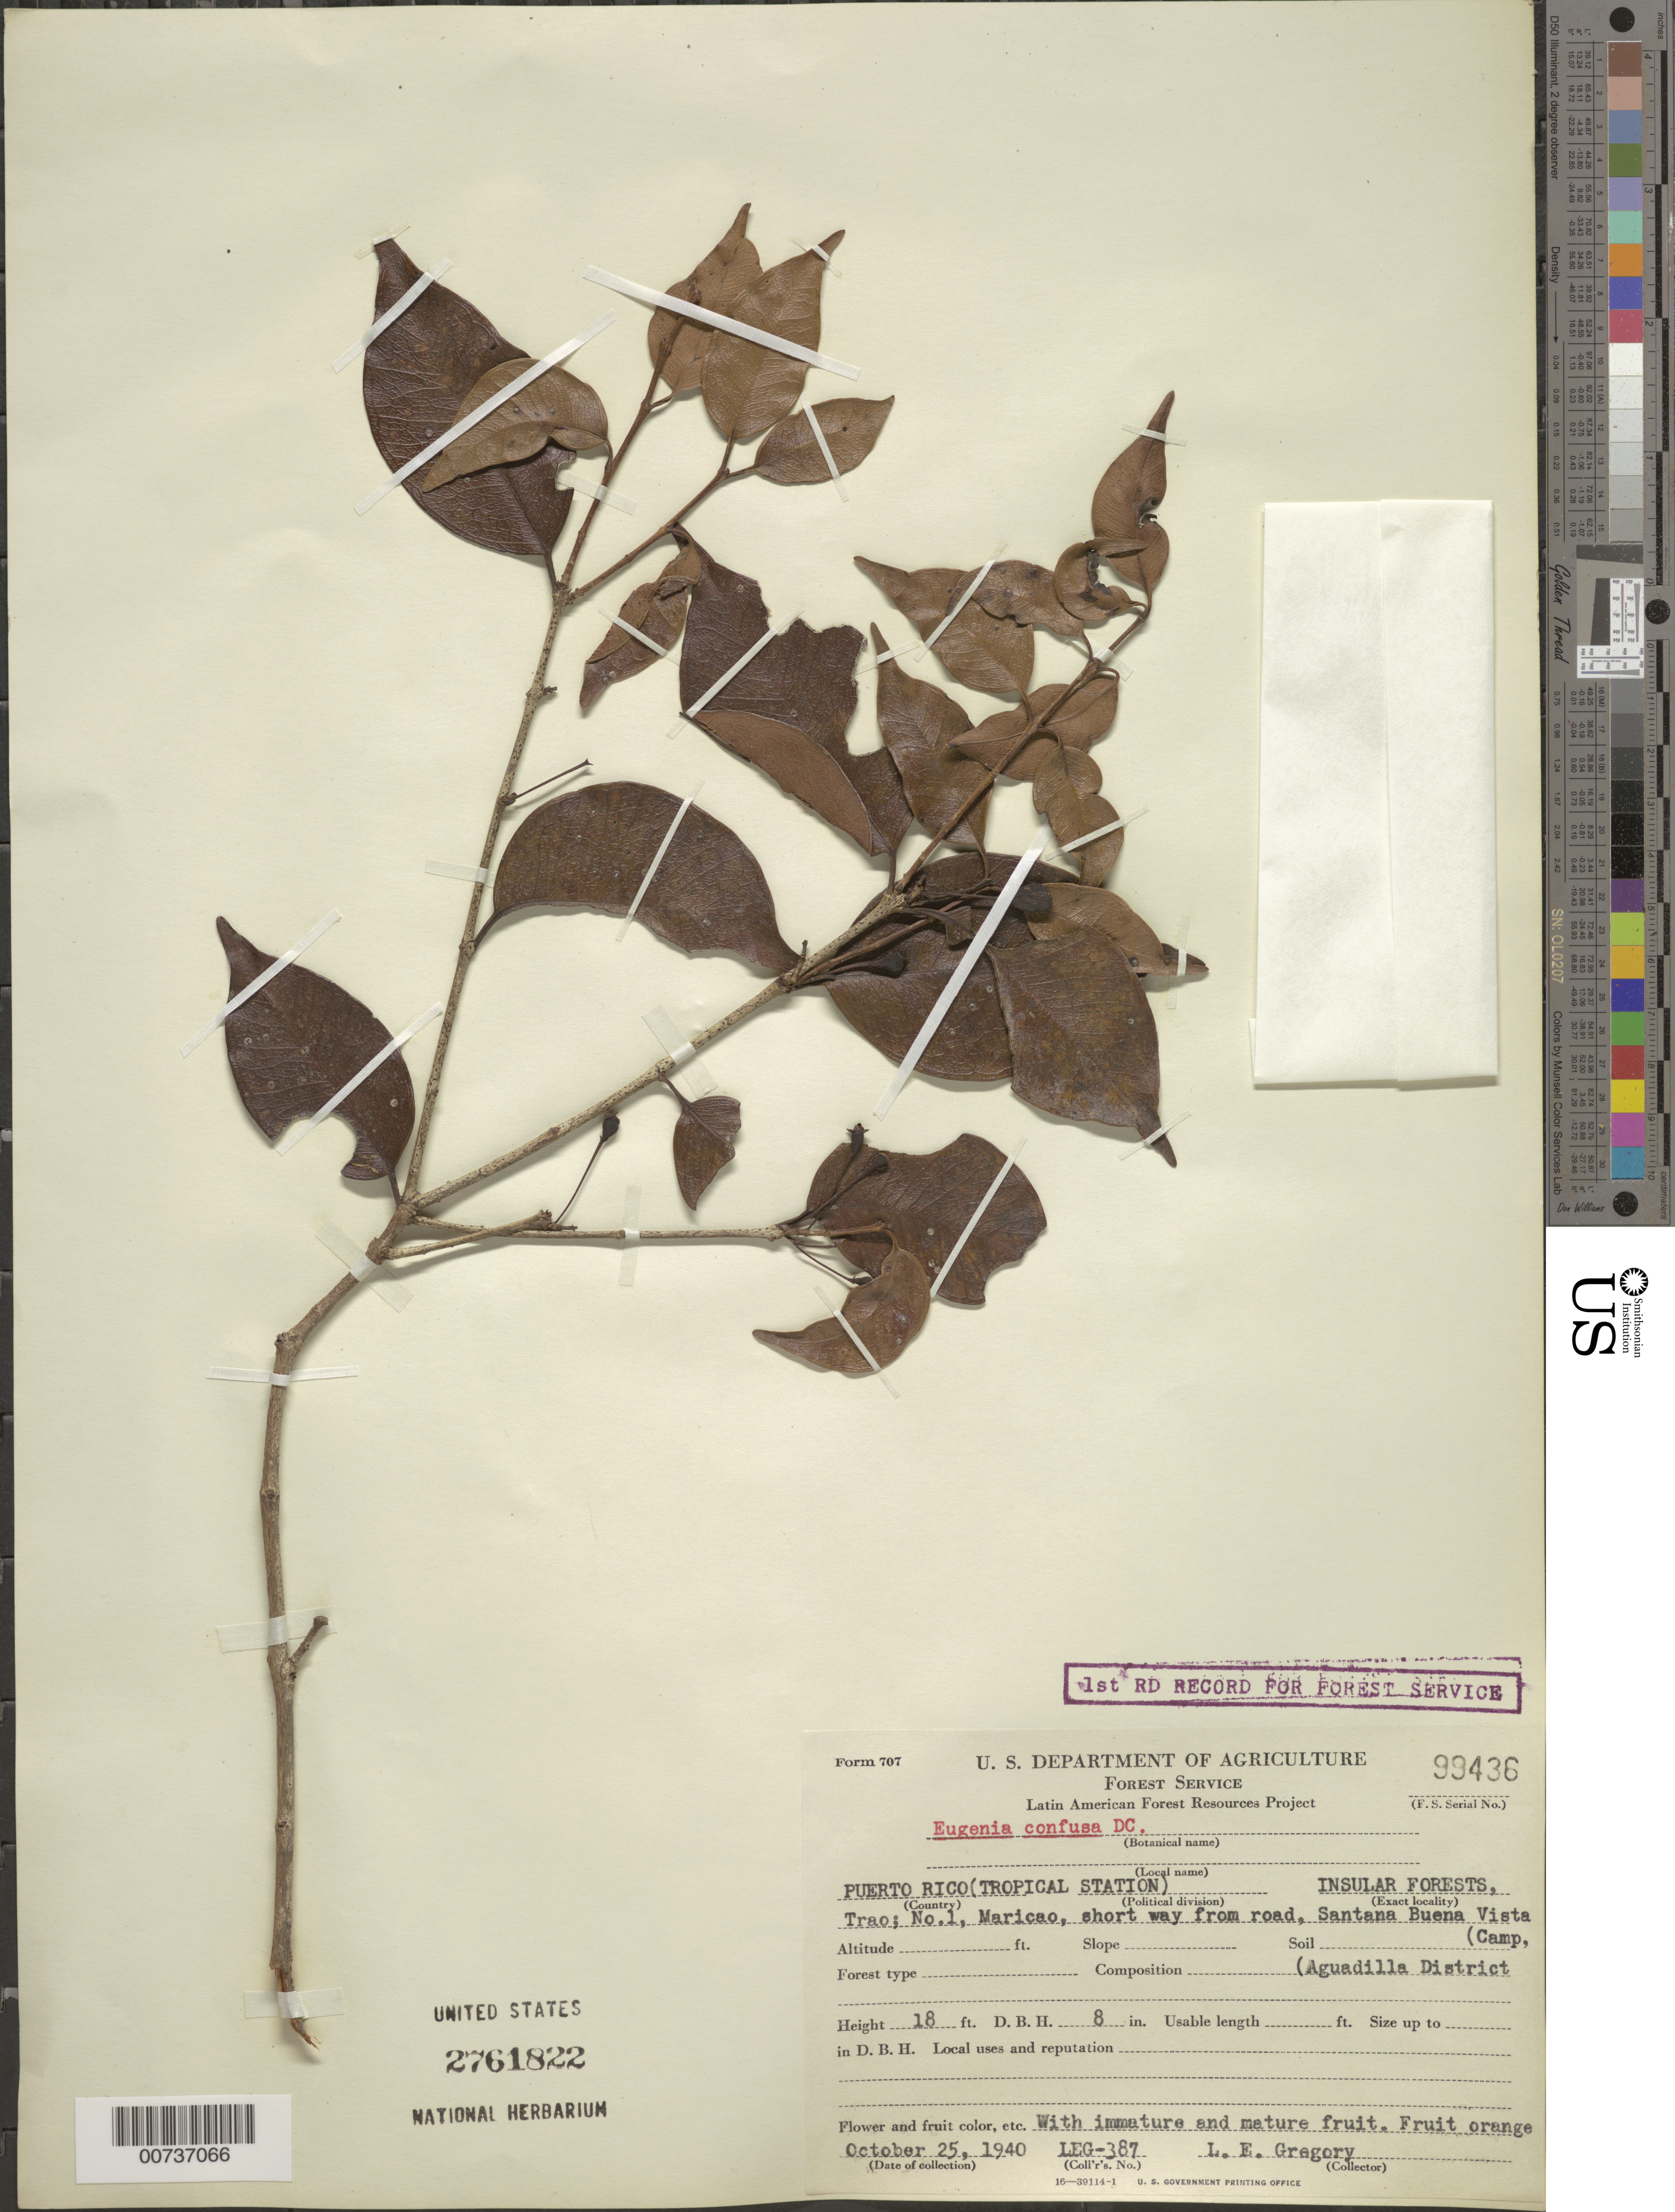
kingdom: Plantae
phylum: Tracheophyta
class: Magnoliopsida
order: Myrtales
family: Myrtaceae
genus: Eugenia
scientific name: Eugenia confusa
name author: DC.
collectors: L. E. Gregory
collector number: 387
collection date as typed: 25 Oct 1940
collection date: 1940-10-25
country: Puerto Rico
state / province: Maricao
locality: Insular Forest. Trao, No. 1; short way from road, Santana Buena Vista (Camp, Aguadilla District)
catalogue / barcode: US 2761822